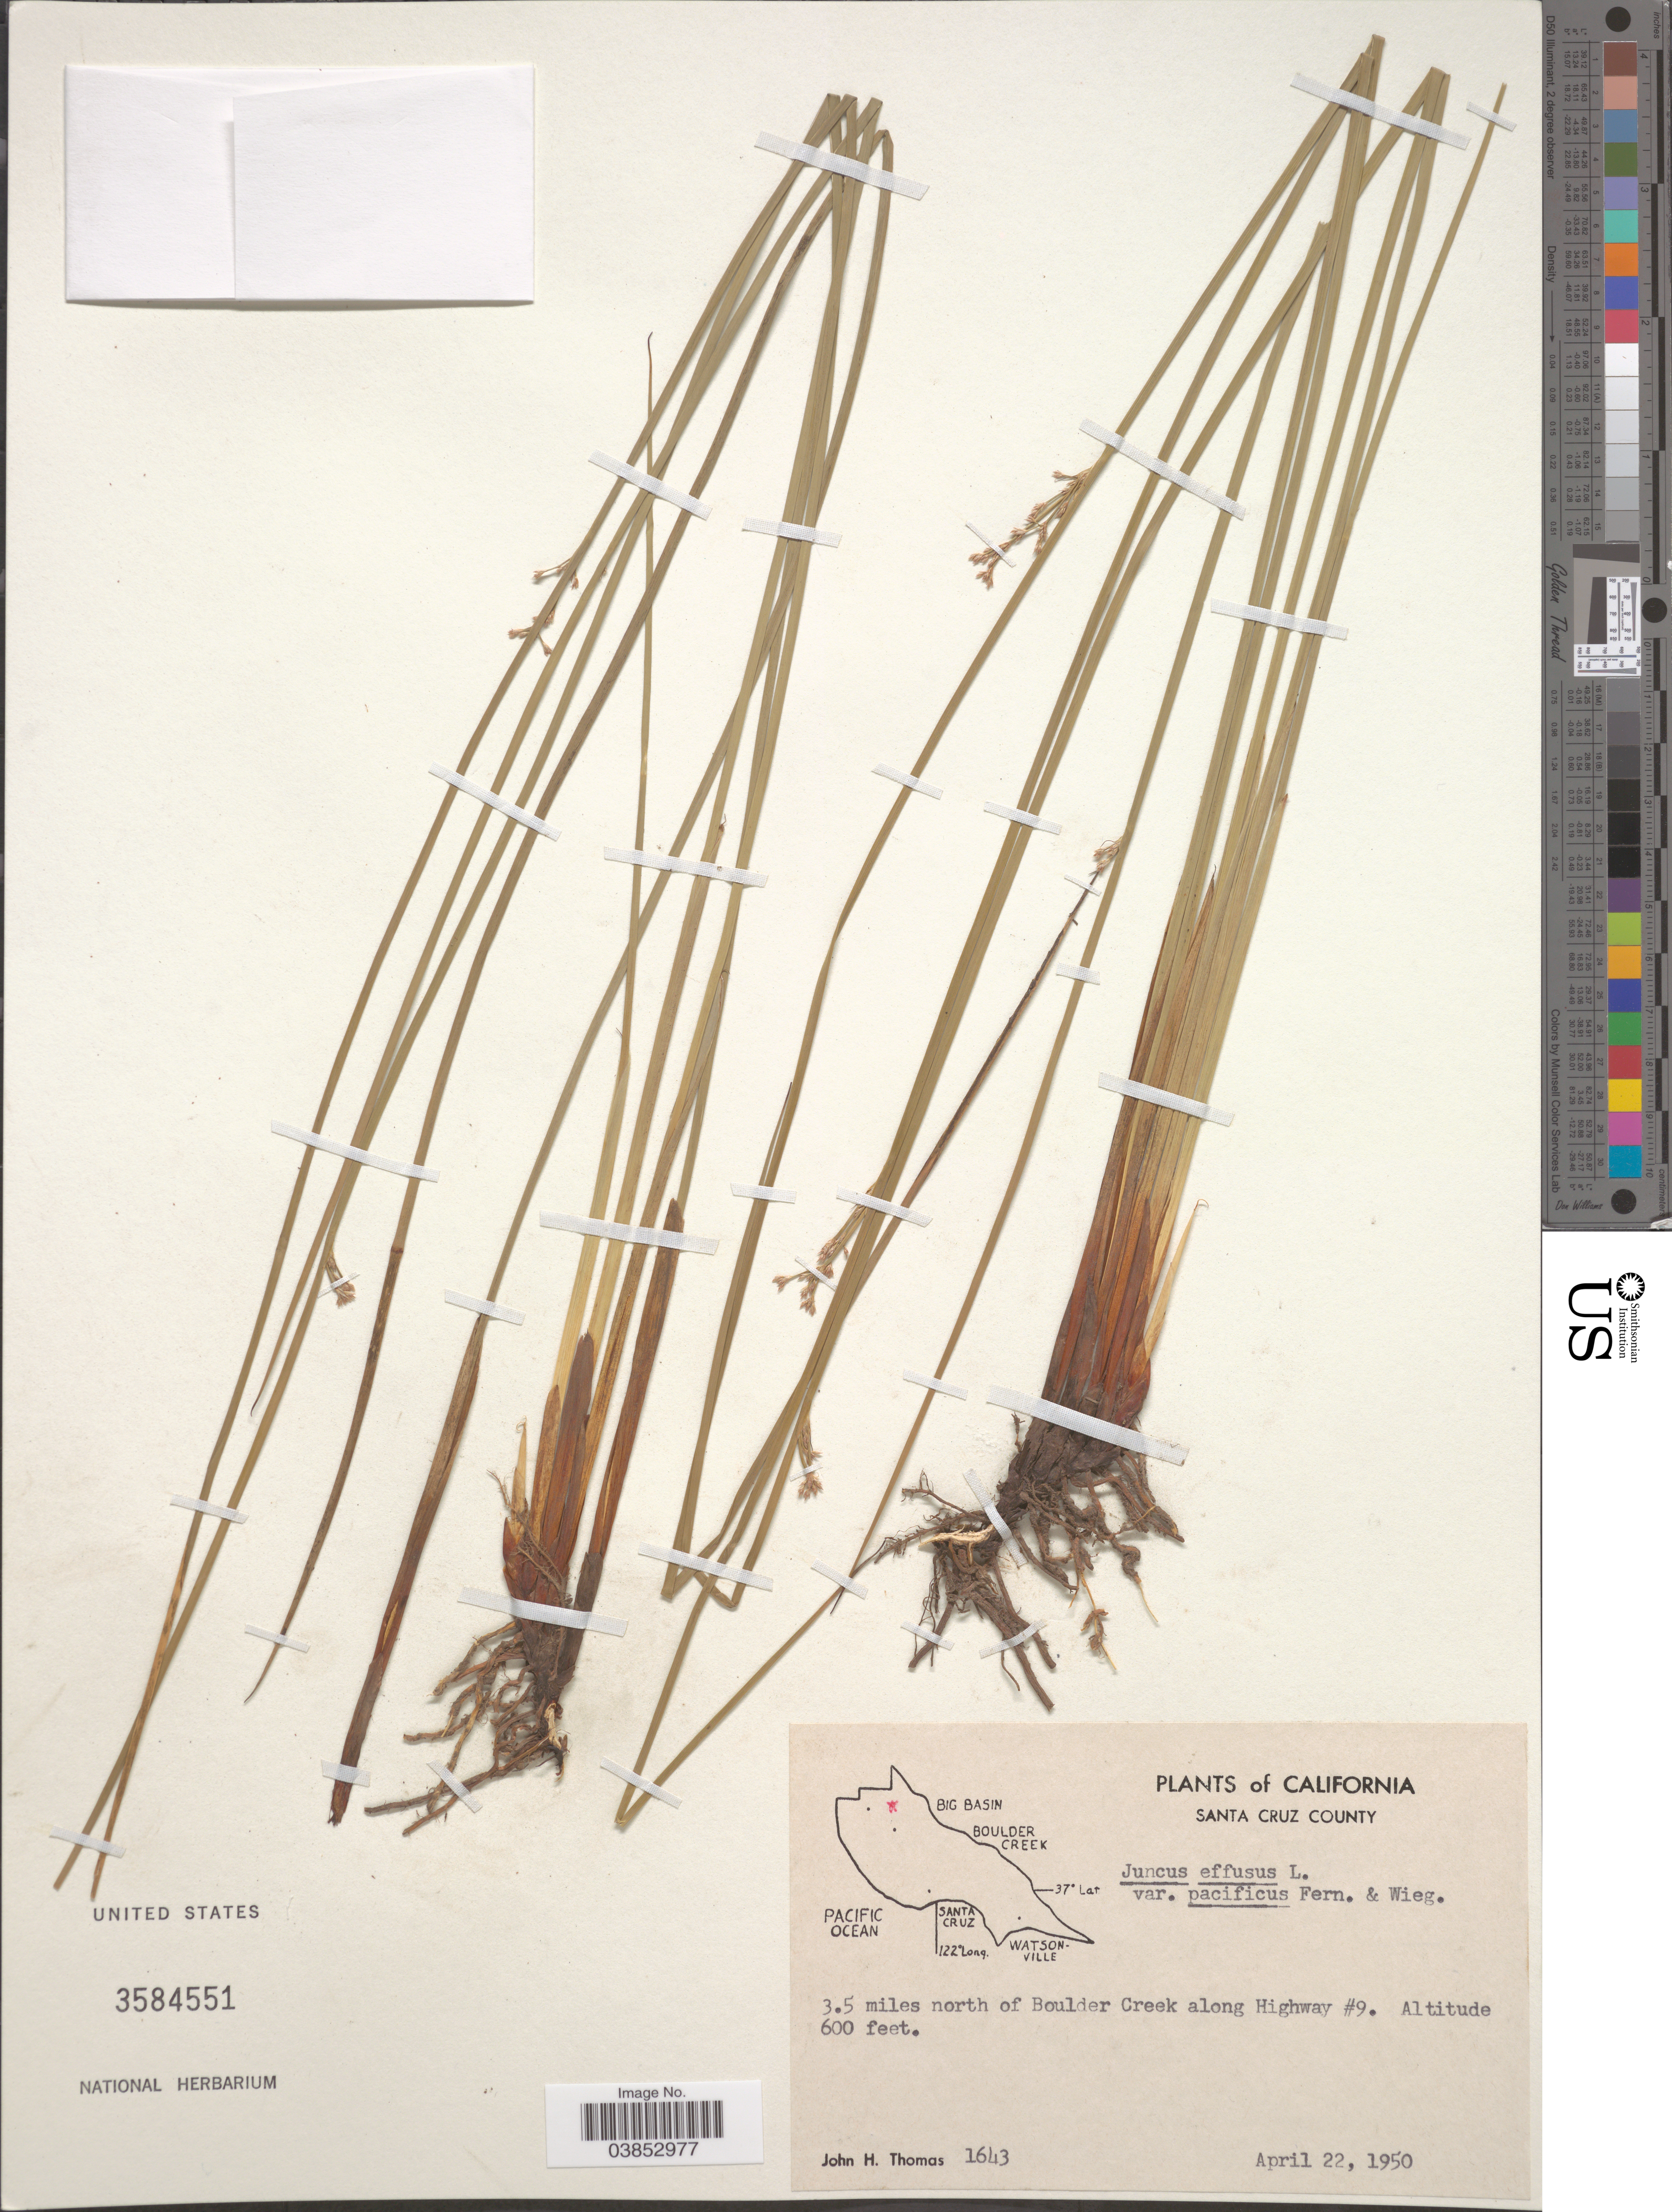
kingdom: Plantae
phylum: Tracheophyta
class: Liliopsida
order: Poales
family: Juncaceae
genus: Juncus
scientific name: Juncus effusus var. pacificus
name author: Fernald & Wiegand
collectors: J. H. Thomas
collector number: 1643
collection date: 1950-04-22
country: United States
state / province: California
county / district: Santa Cruz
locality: Santa Cruz County. 3.5 miles north of Boulder Creek along Highway #9.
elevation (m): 183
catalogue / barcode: US 3584551